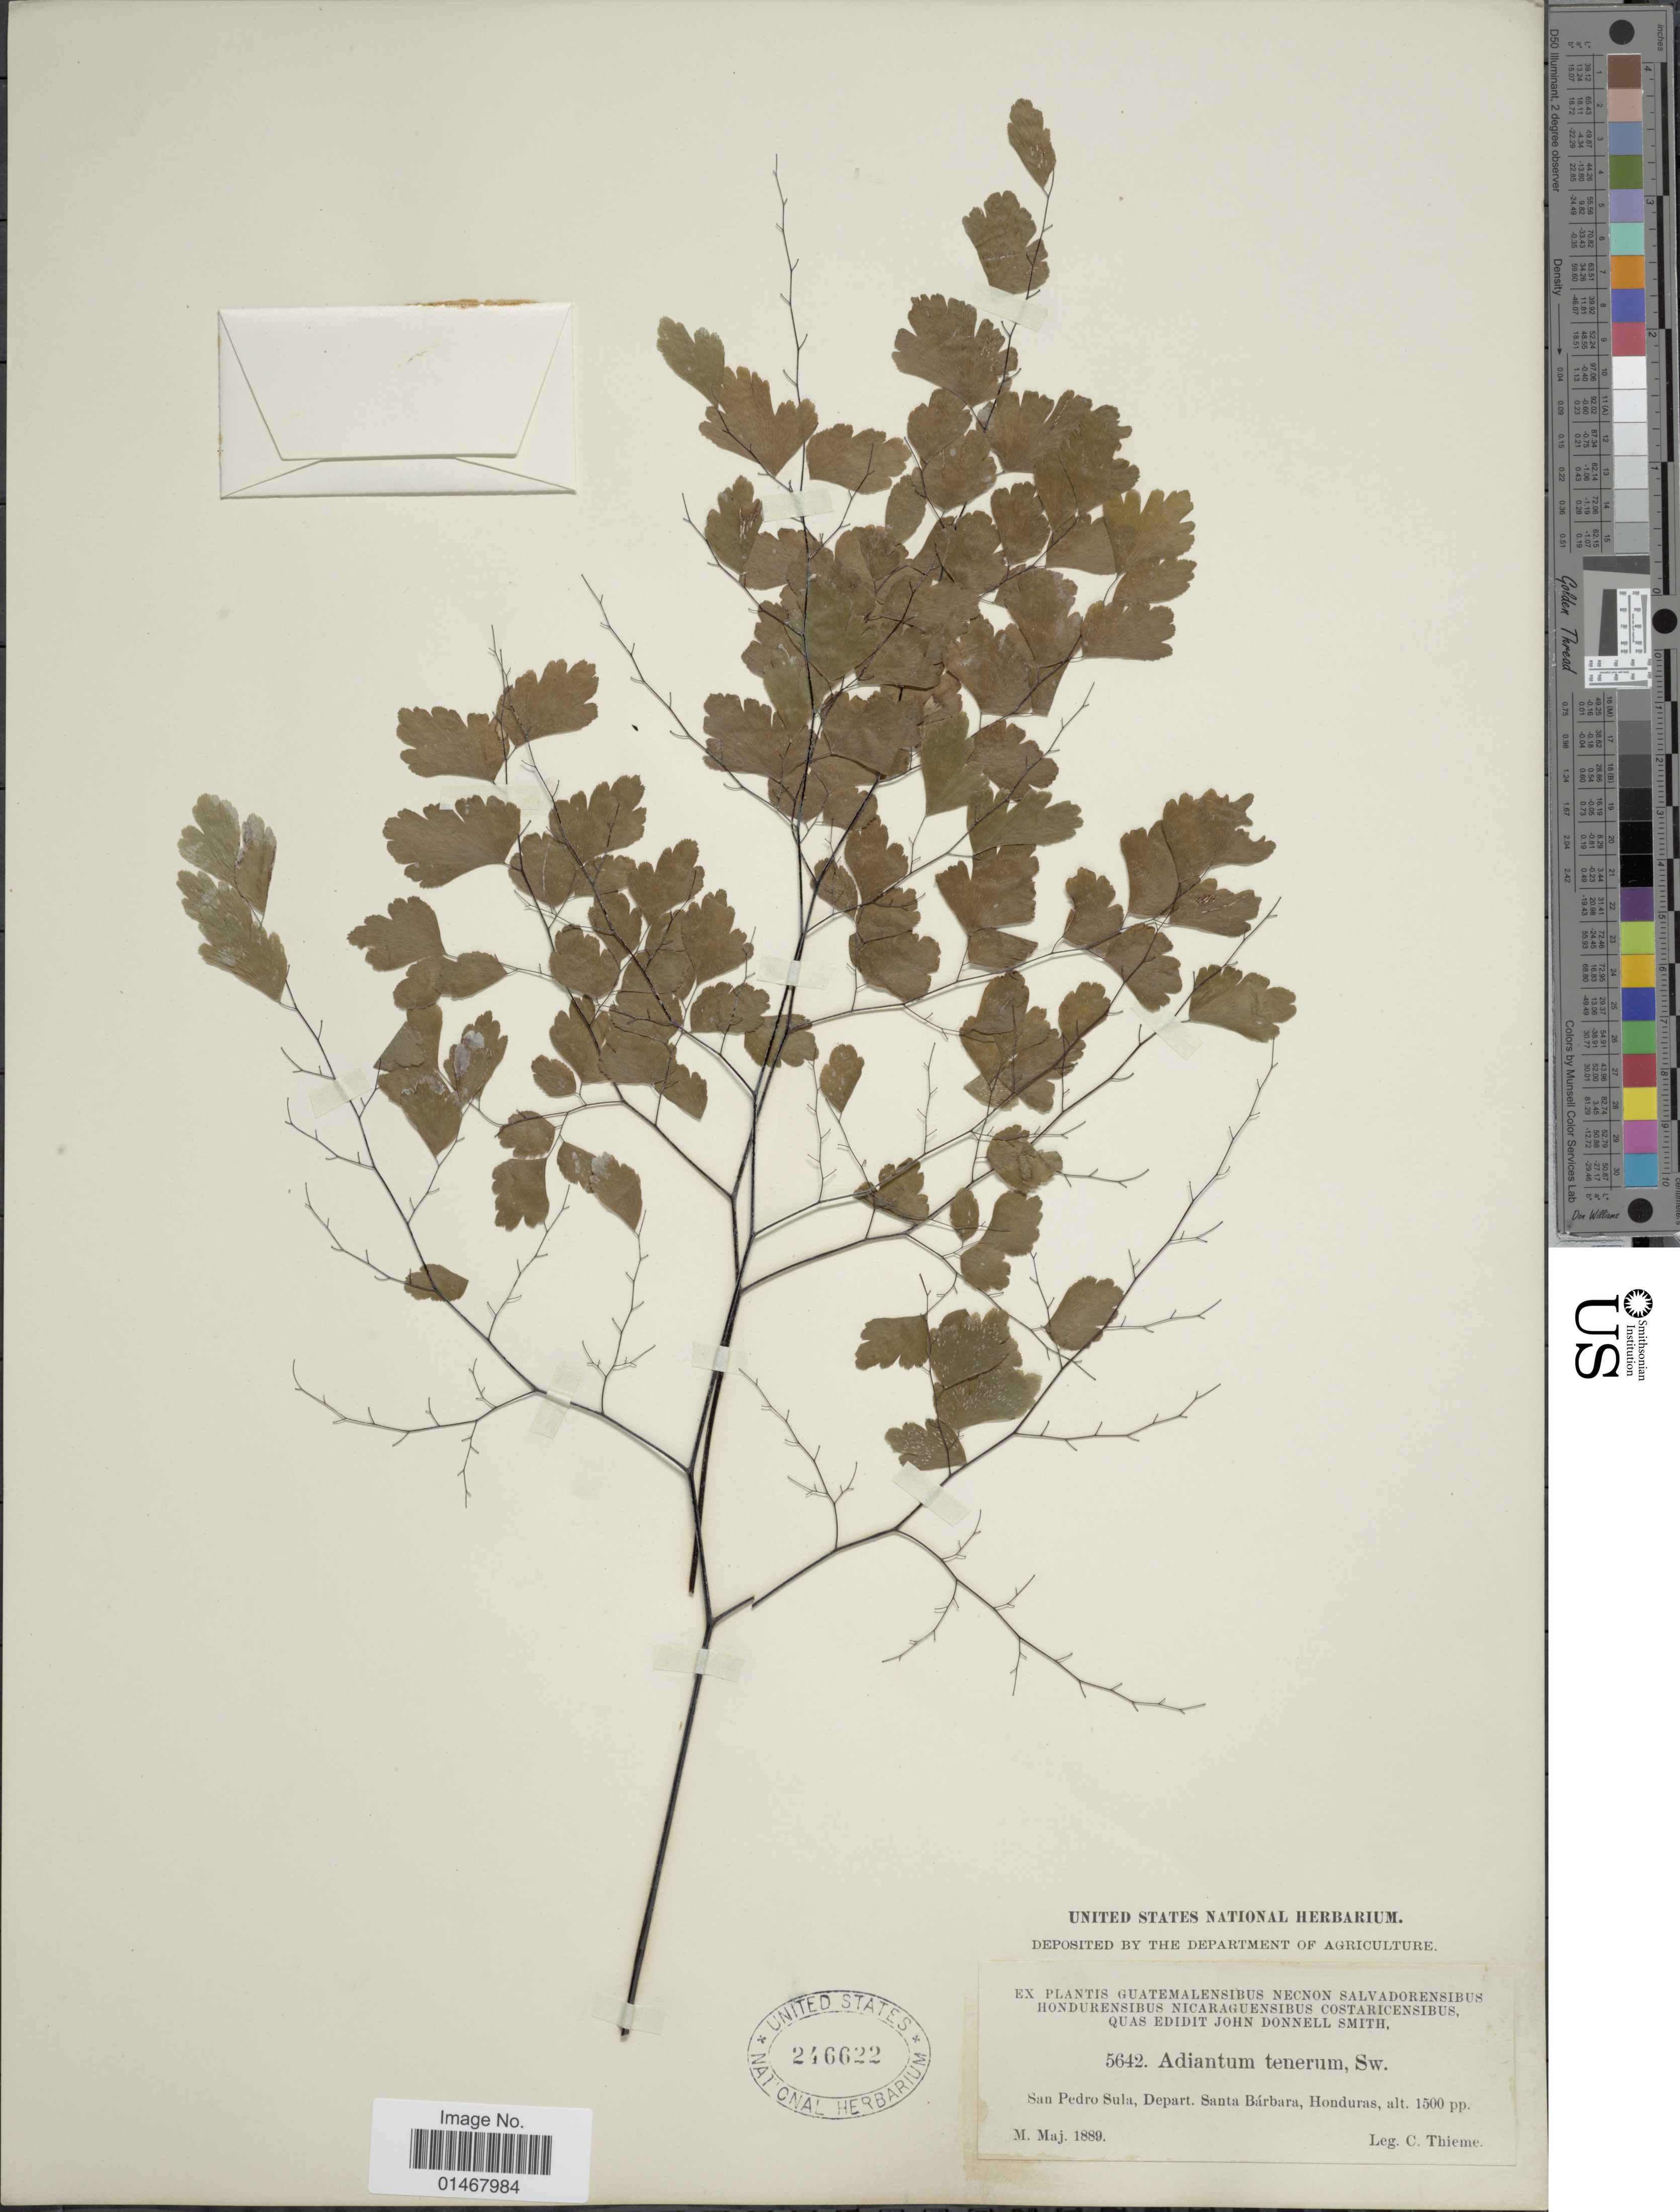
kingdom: Plantae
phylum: Tracheophyta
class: Polypodiopsida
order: Polypodiales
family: Pteridaceae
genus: Adiantum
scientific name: Adiantum tenerum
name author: Sw.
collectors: C. Thieme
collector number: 5642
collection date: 1889-05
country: Honduras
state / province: Santa Bárbara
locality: San Pedro Sula, Depart Santa Bárbara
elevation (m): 457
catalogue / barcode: US 246622